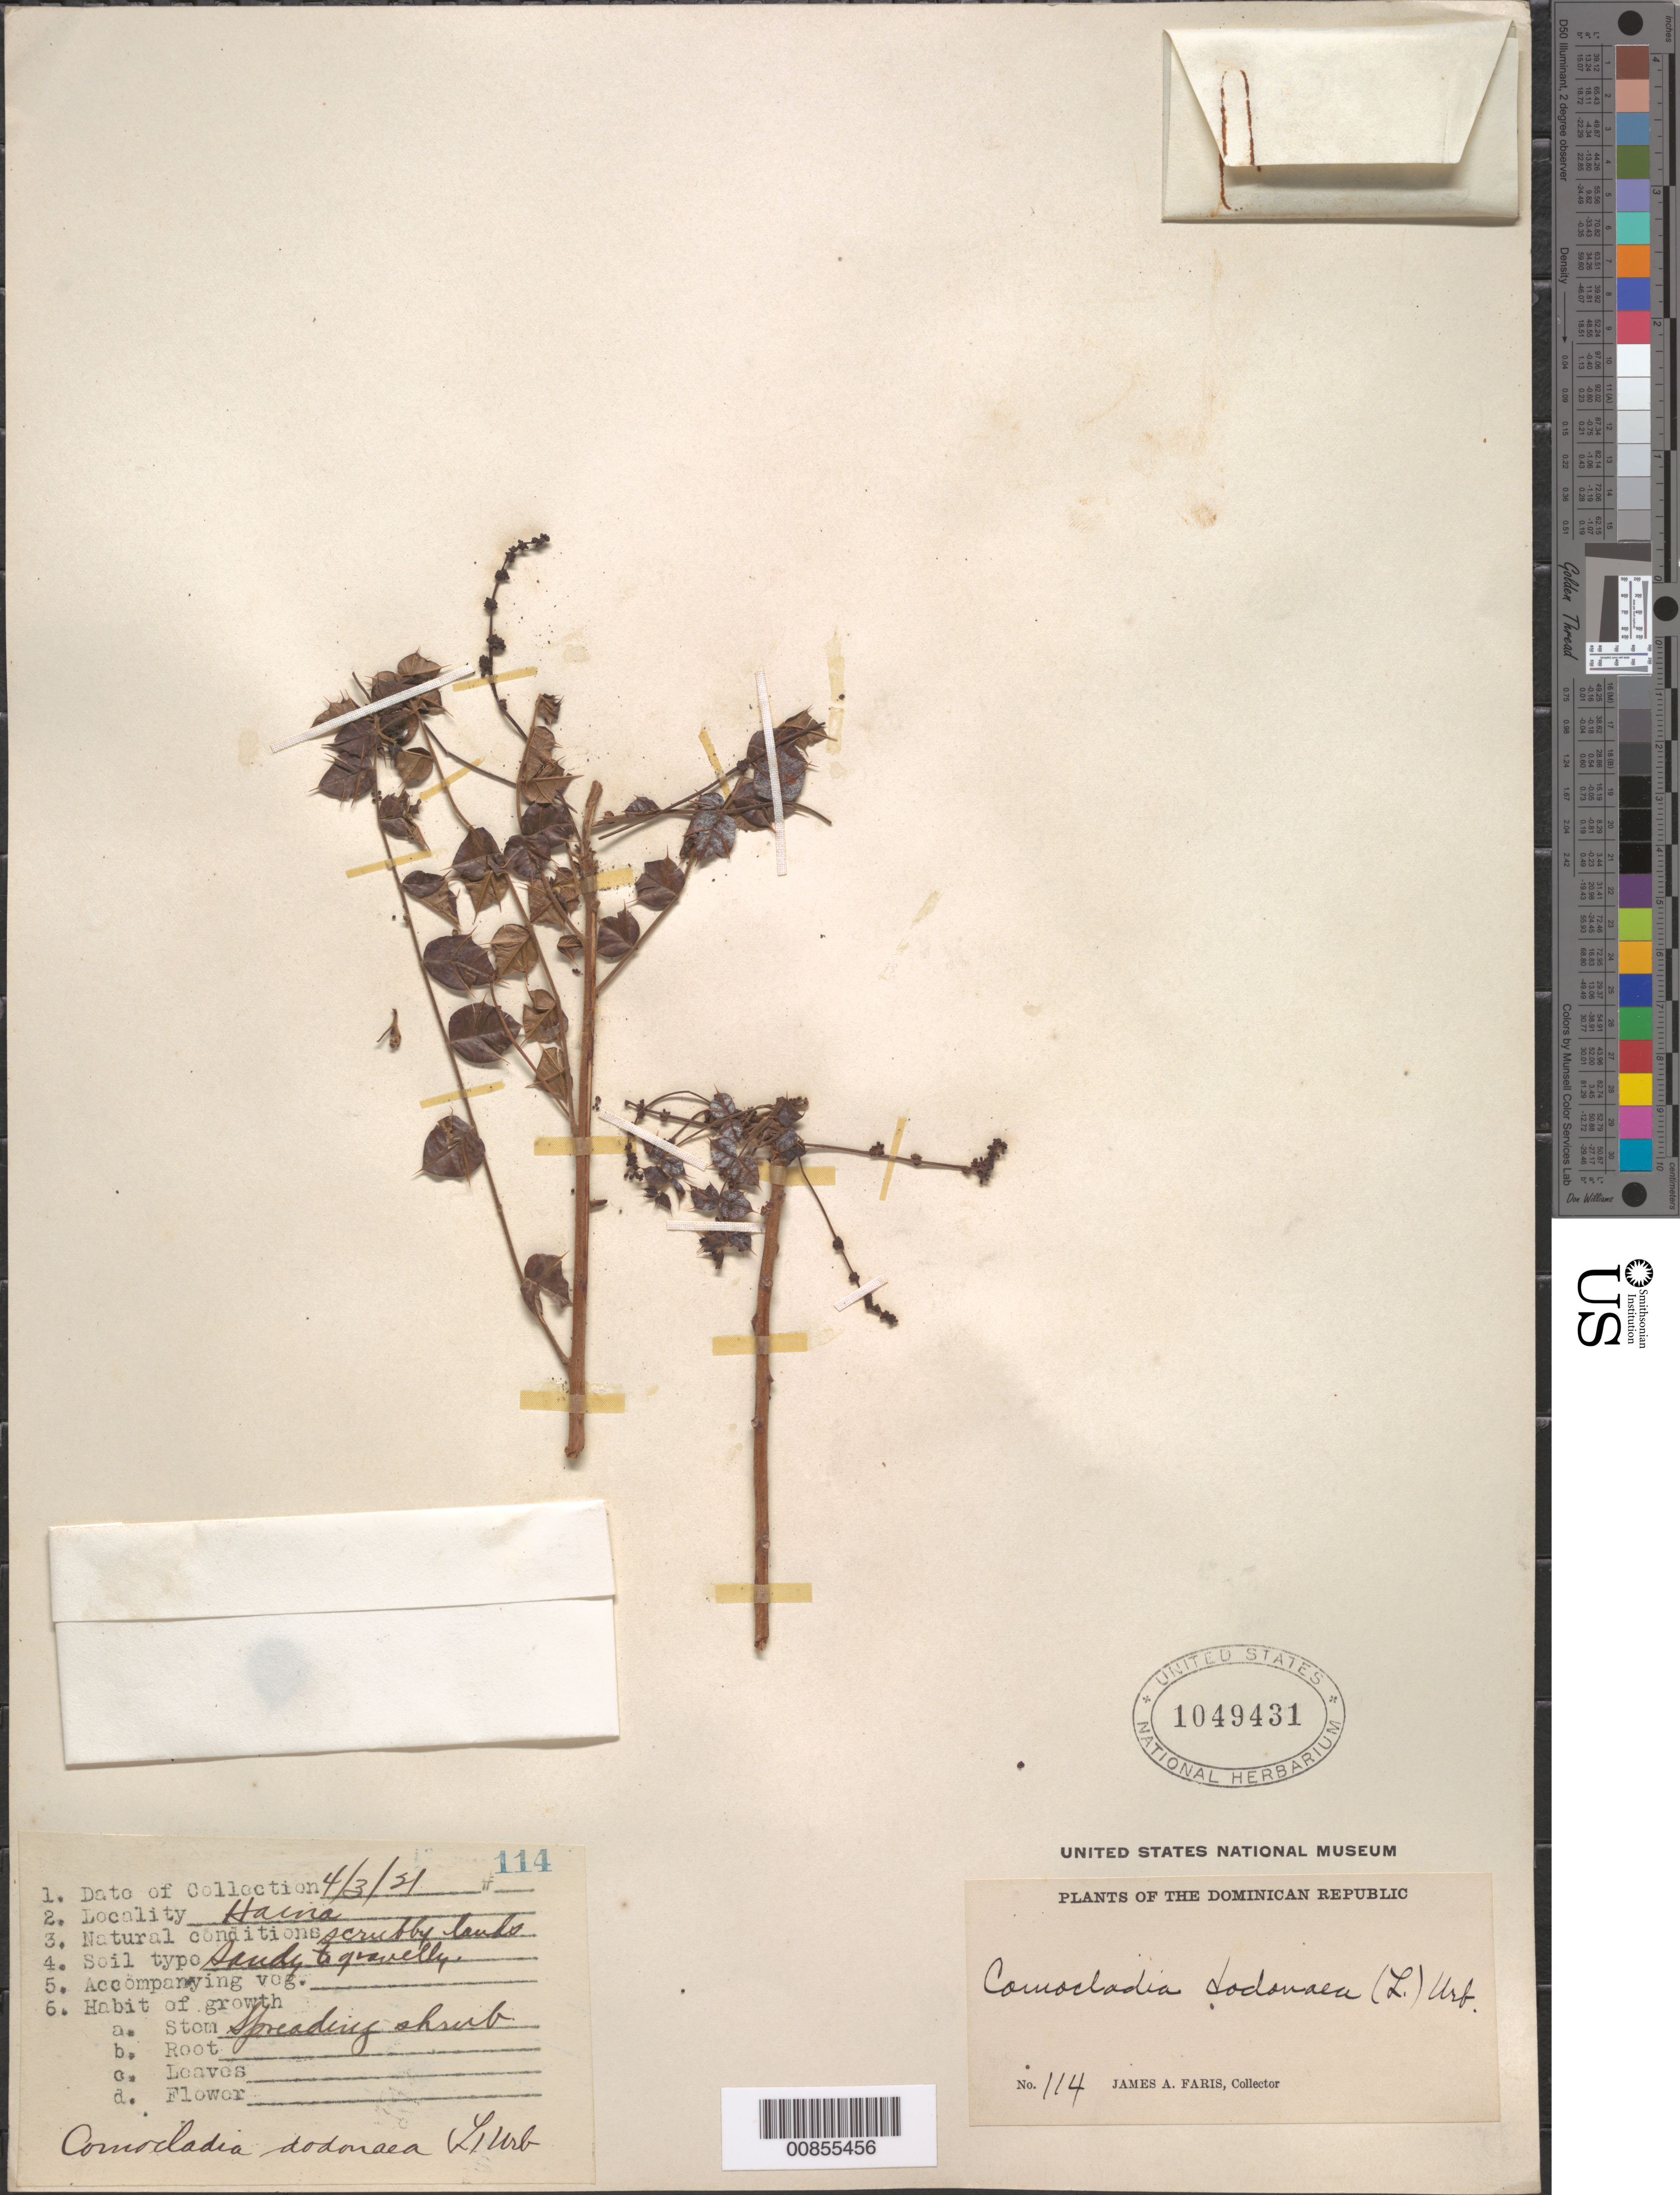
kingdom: Plantae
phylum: Tracheophyta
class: Magnoliopsida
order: Sapindales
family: Anacardiaceae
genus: Comocladia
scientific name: Comocladia dentata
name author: Jacq.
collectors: J. Faris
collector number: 114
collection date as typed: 03 Apr 1921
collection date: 1921-04-03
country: Dominican Republic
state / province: San Cristóbal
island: Hispaniola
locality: Haina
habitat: Sandy to gravelly soil, scrubby lands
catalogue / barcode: US 1049431